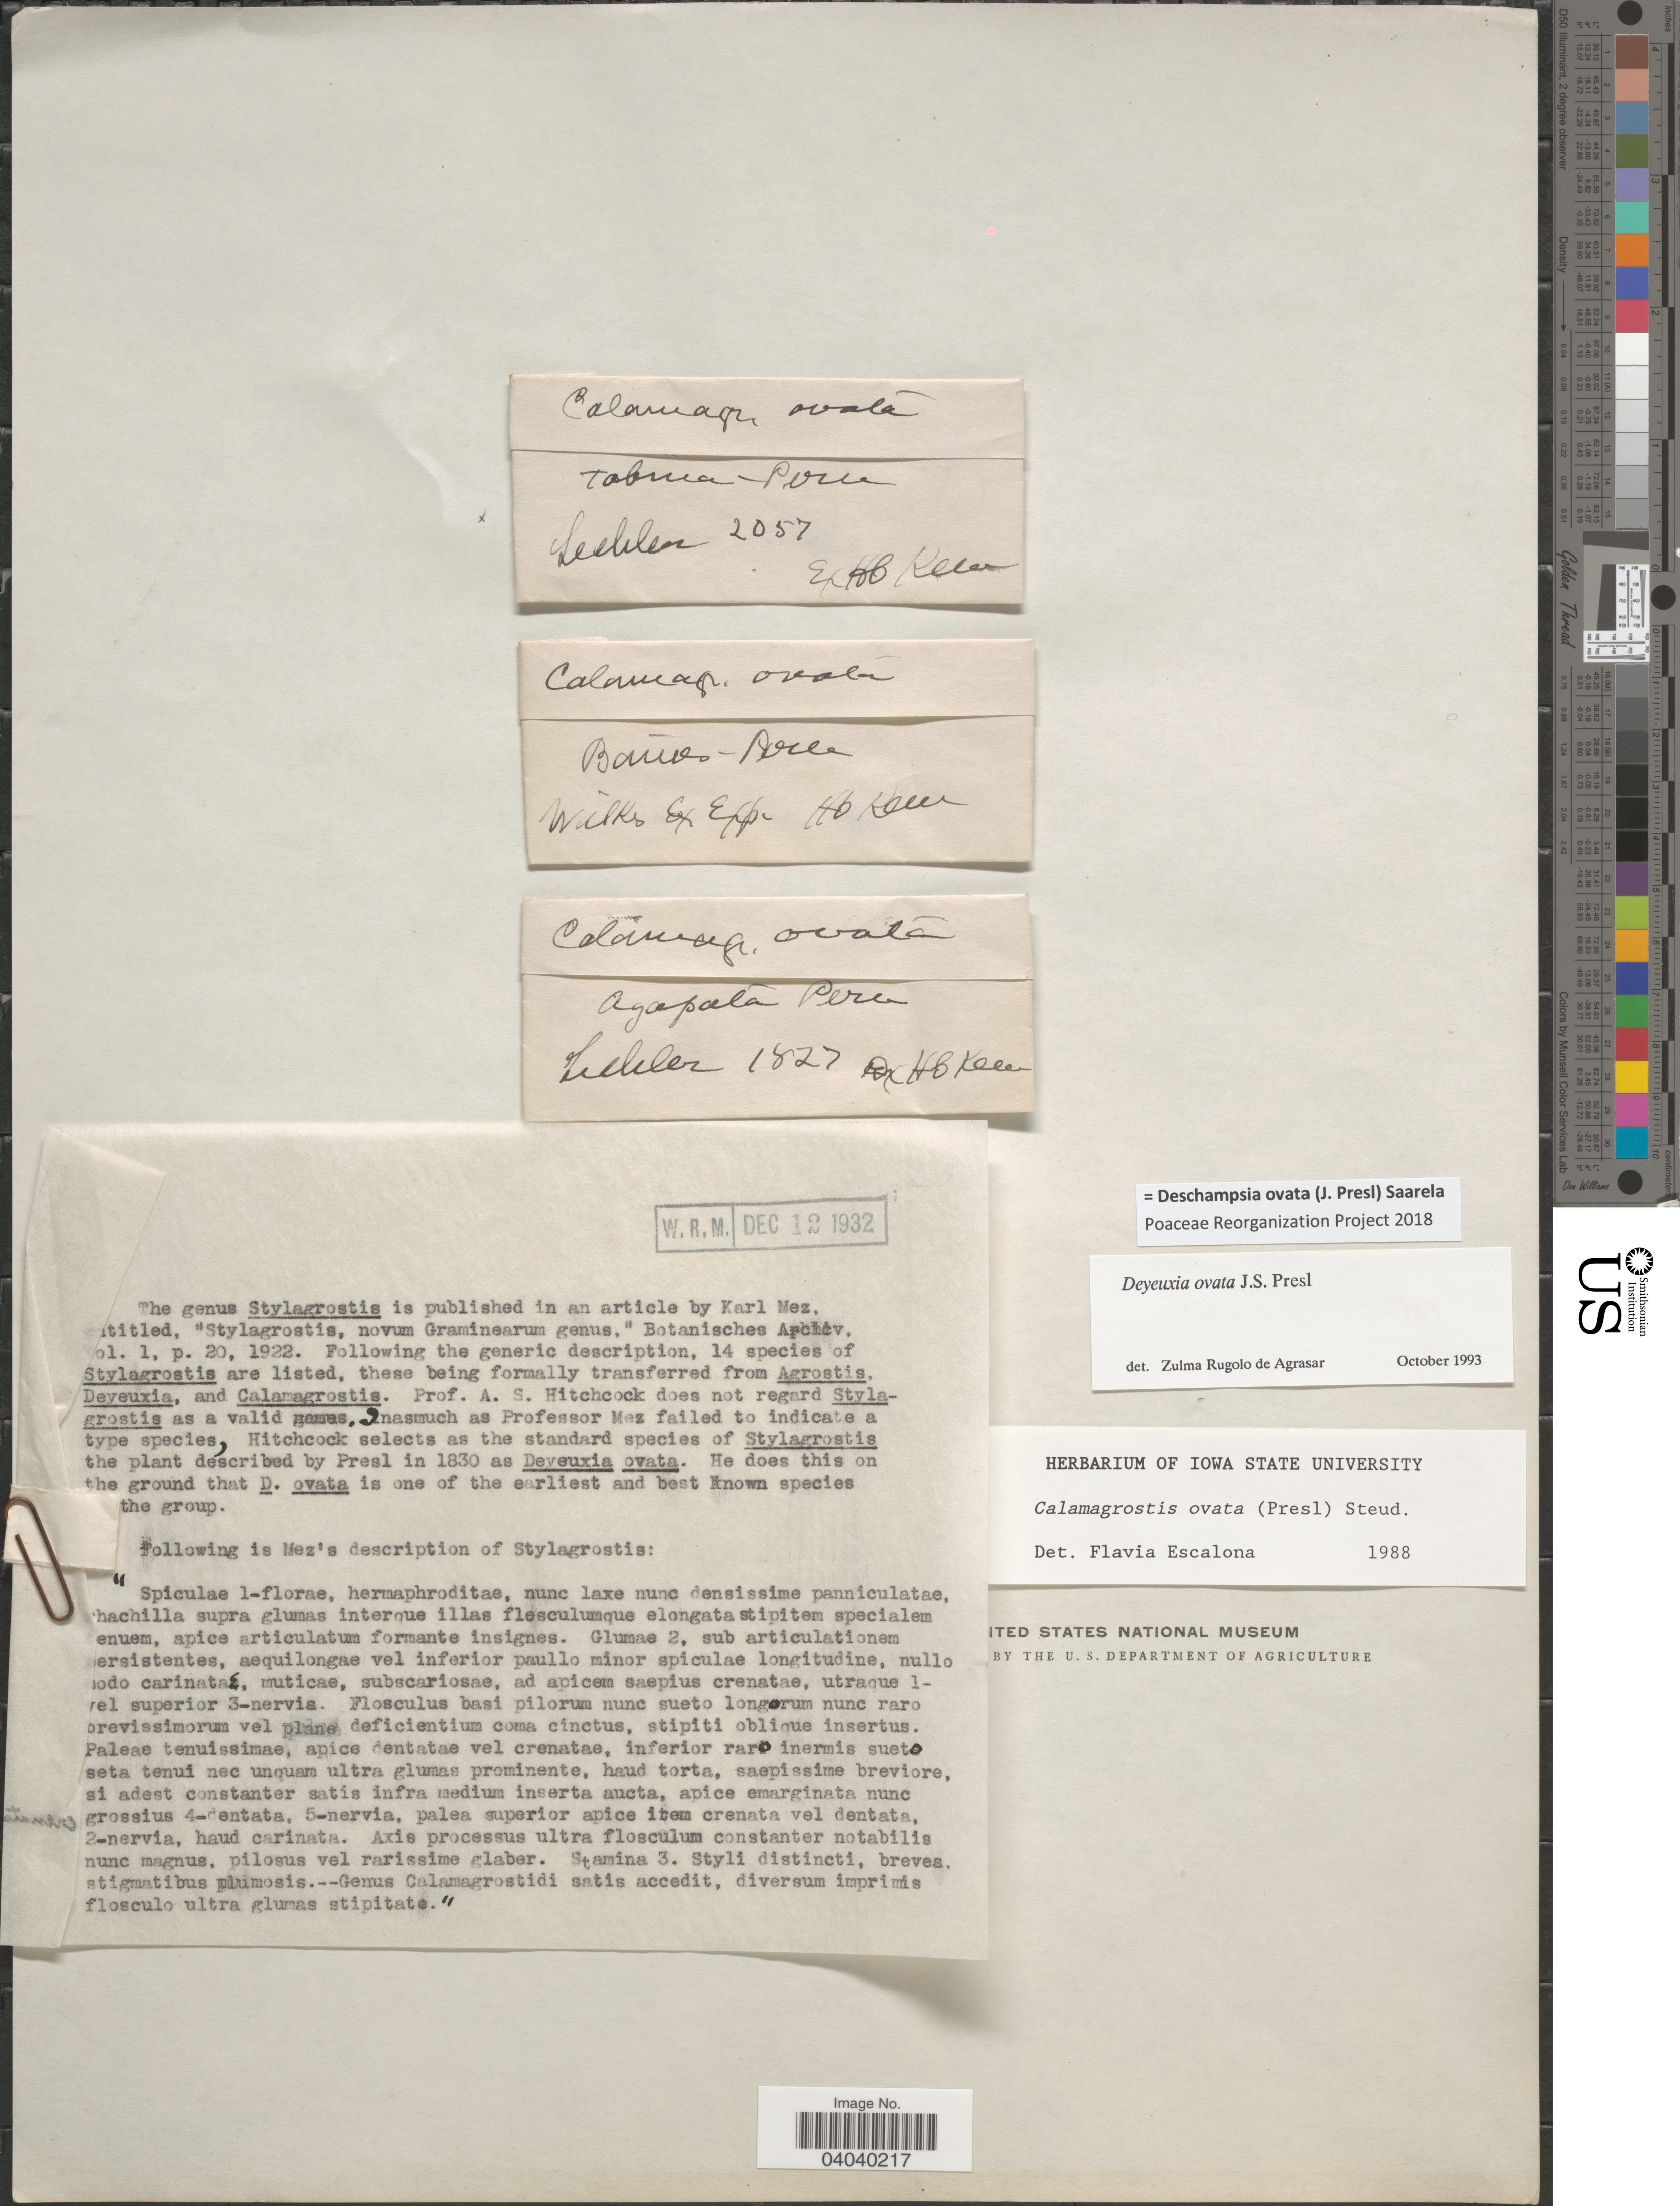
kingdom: Plantae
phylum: Tracheophyta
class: Liliopsida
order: Poales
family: Poaceae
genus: Deschampsia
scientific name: Deschampsia ovata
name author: (J. Presl) Saarela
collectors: -. Lechler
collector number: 2057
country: Peru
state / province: Tacna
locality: Tacna.